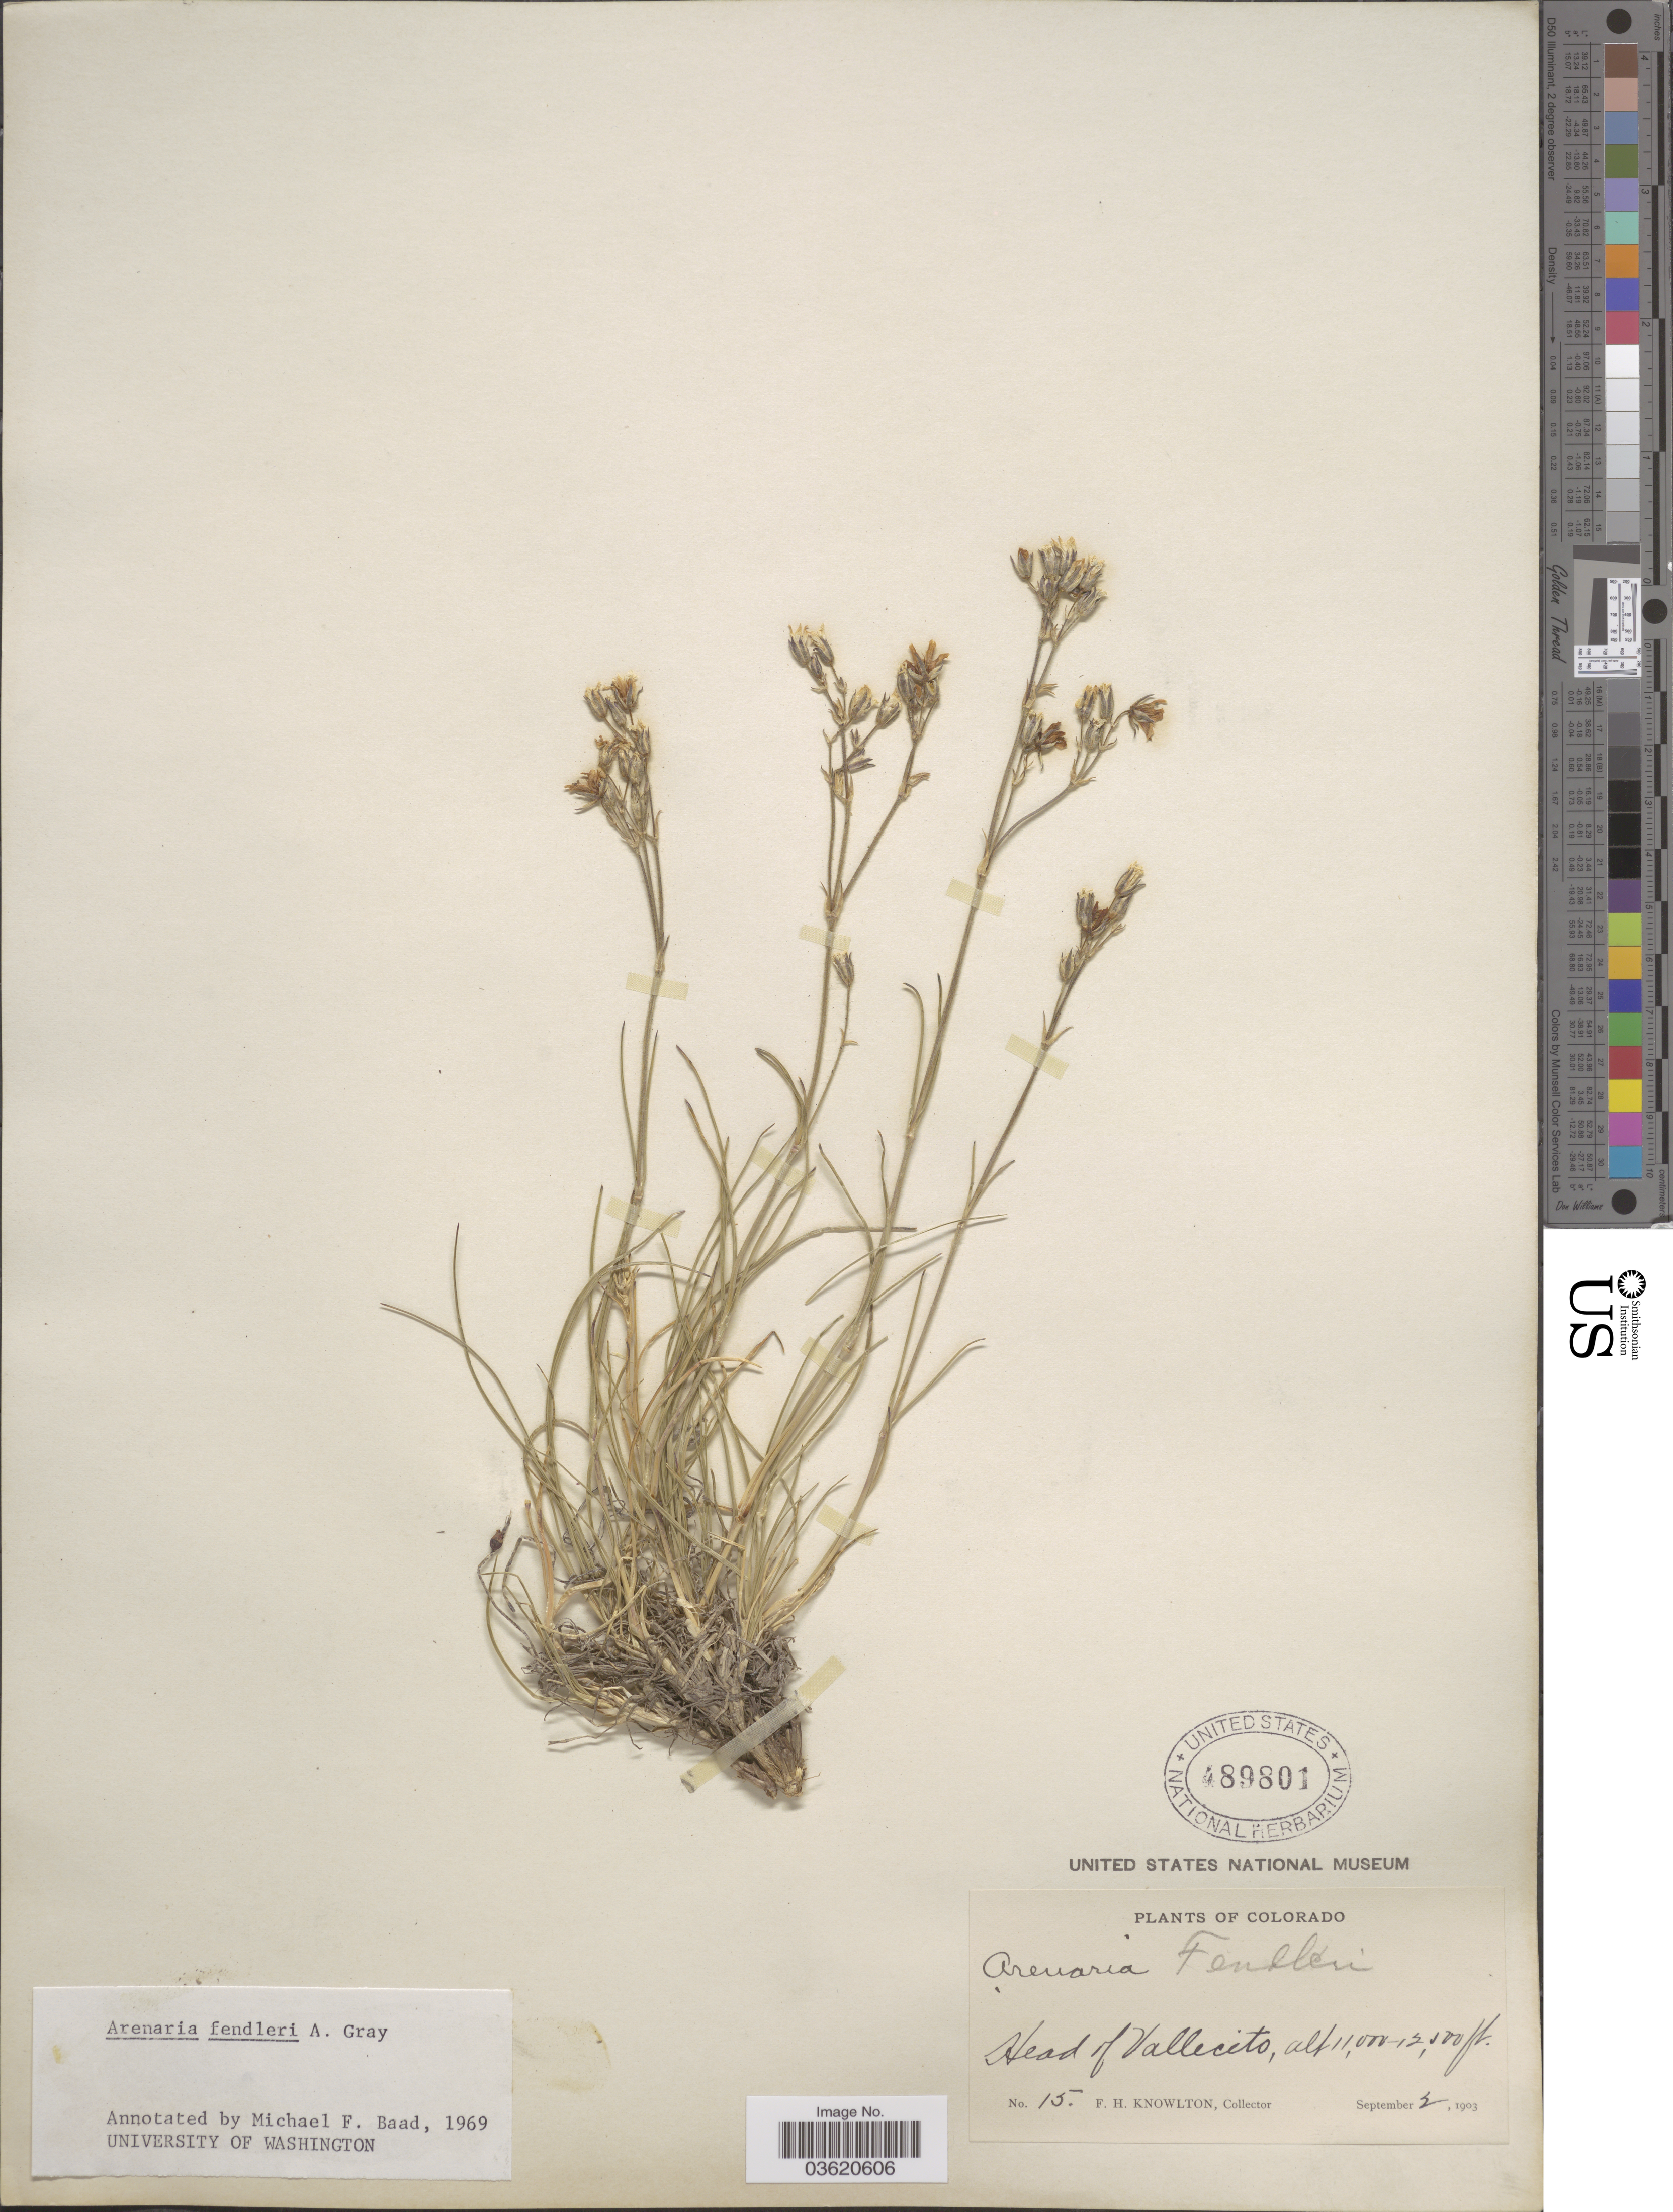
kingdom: Plantae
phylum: Tracheophyta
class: Magnoliopsida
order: Caryophyllales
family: Caryophyllaceae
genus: Eremogone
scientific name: Eremogone fendleri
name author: (A. Gray) Ikonn.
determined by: U.S. National Herbarium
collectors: F. H. Knowlton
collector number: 15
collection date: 1903-09-02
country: United States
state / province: Colorado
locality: Head of Vallecito.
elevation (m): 3353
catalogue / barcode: US 489801